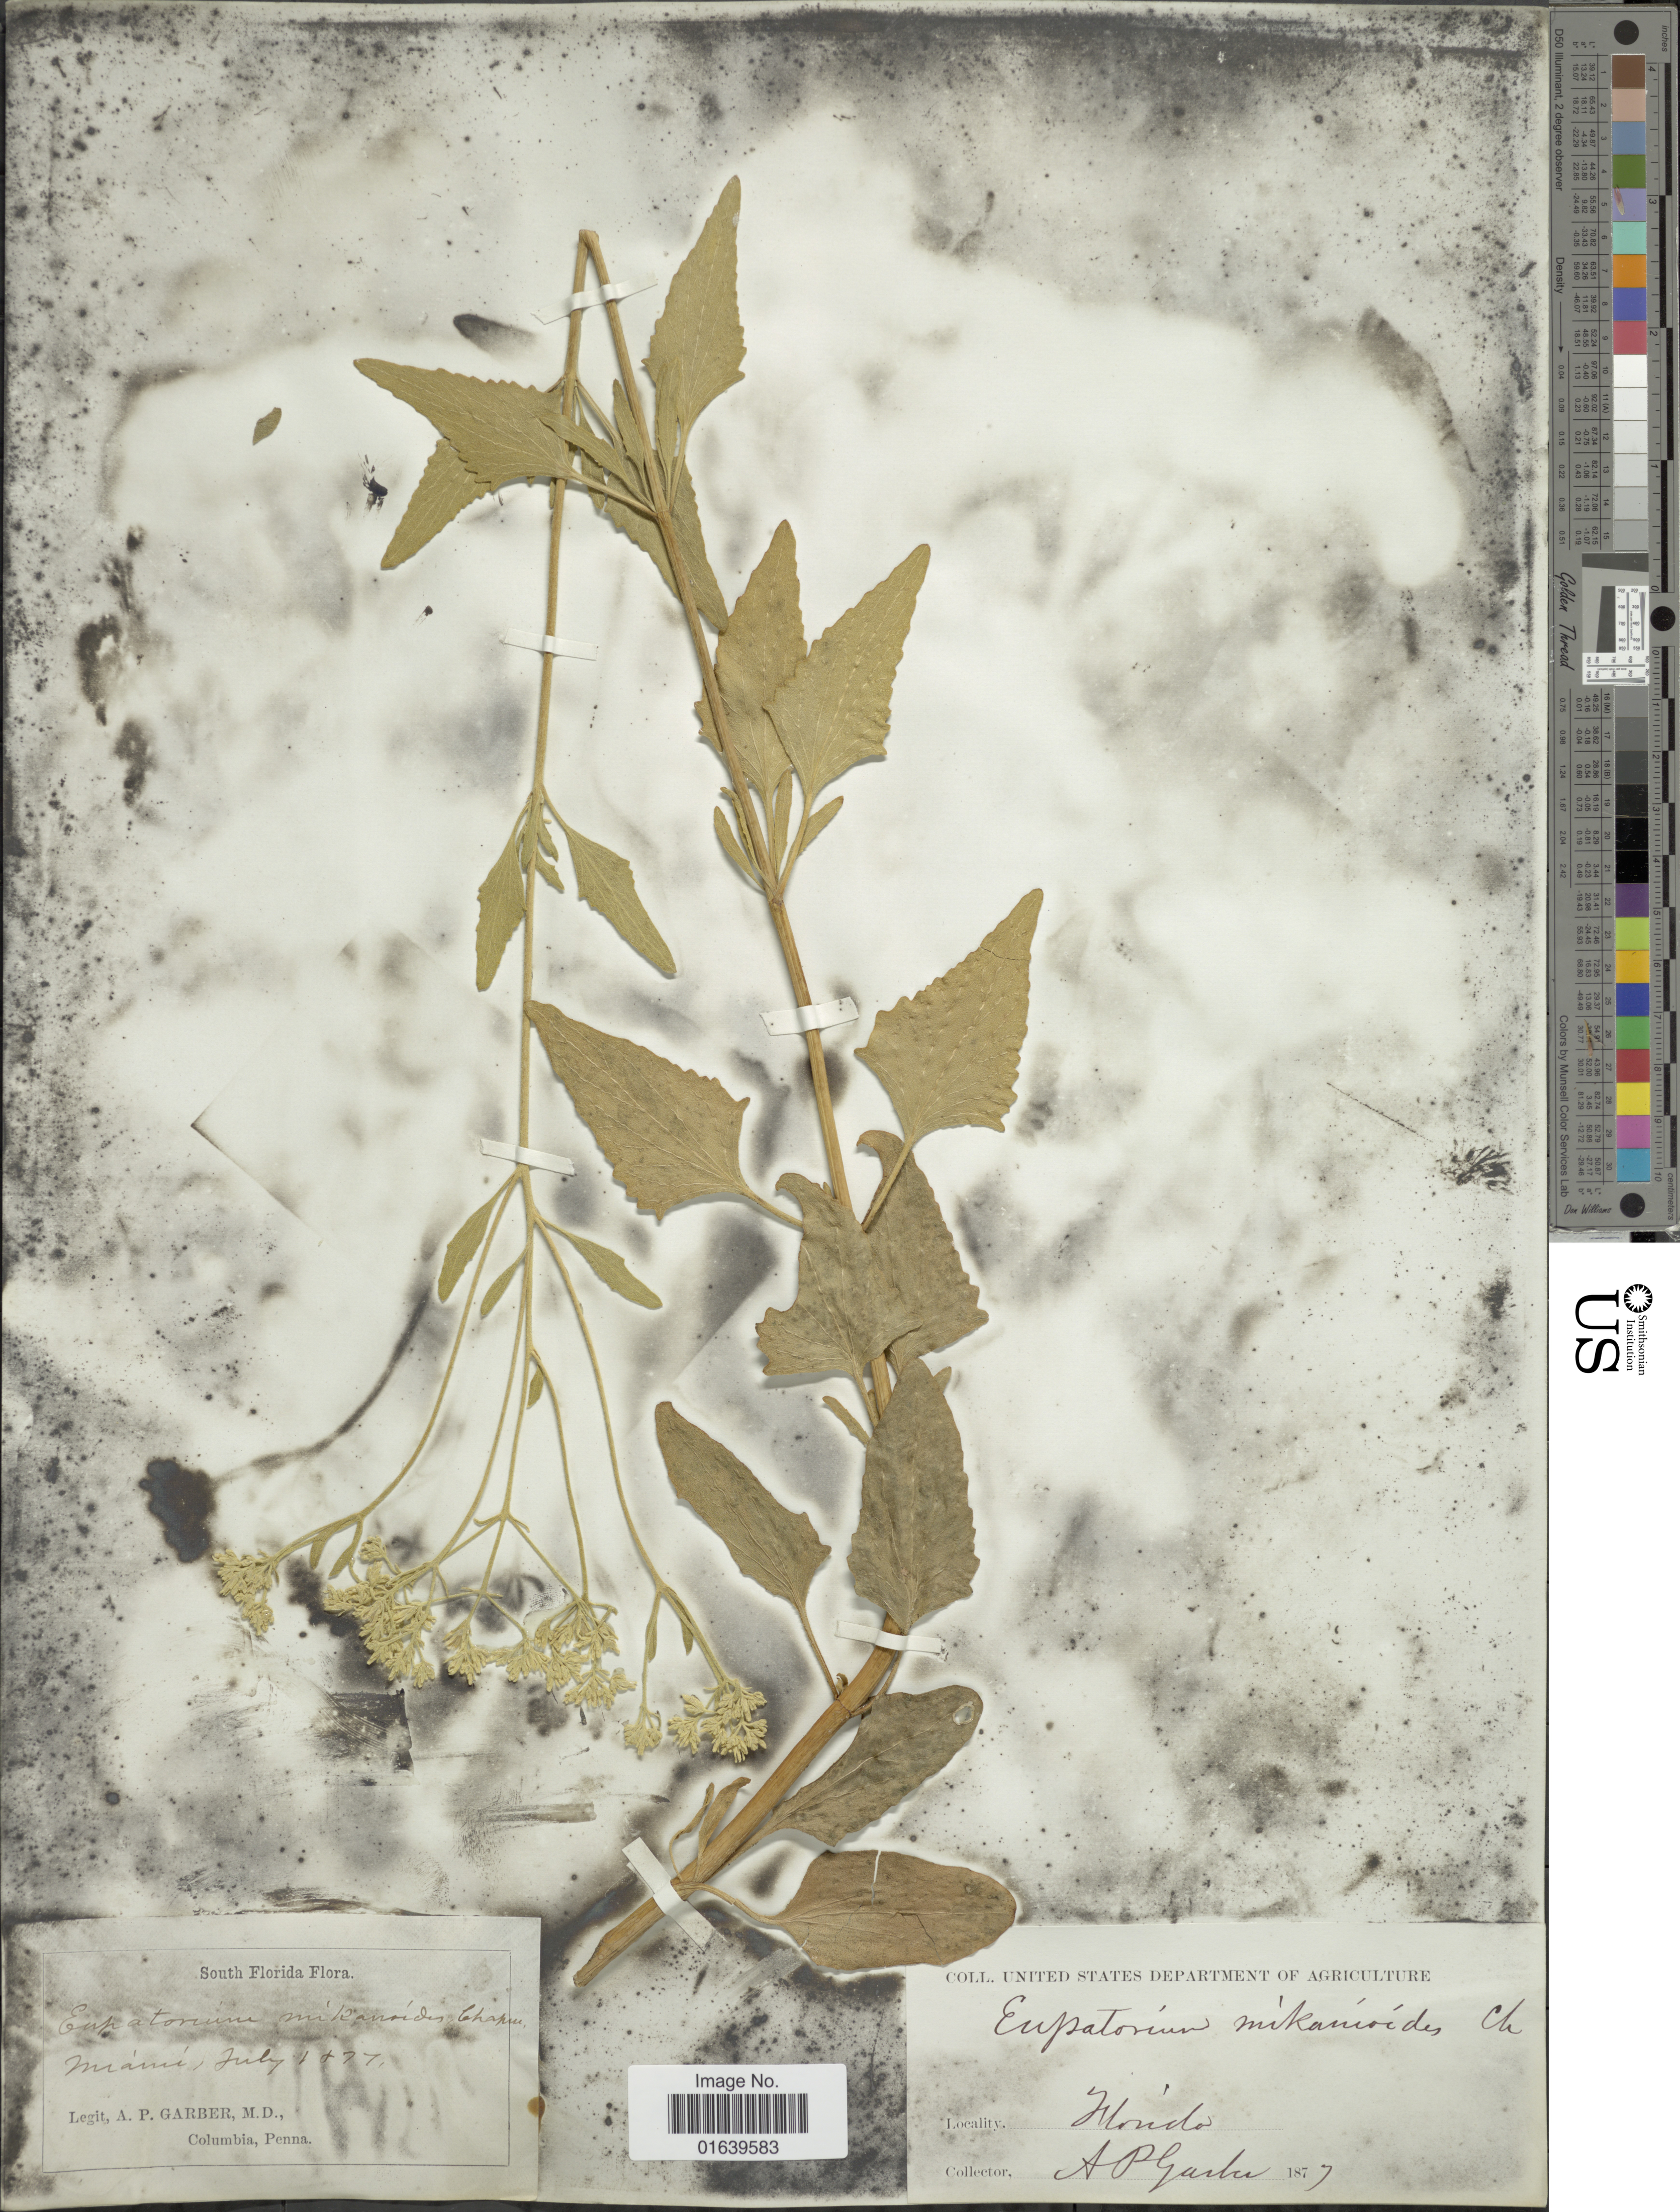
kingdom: Plantae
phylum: Tracheophyta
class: Magnoliopsida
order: Asterales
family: Asteraceae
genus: Eupatorium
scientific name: Eupatorium mikanioides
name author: Chapman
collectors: A. P. Garber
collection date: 1874-07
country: United States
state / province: Florida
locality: South Florida, Miami